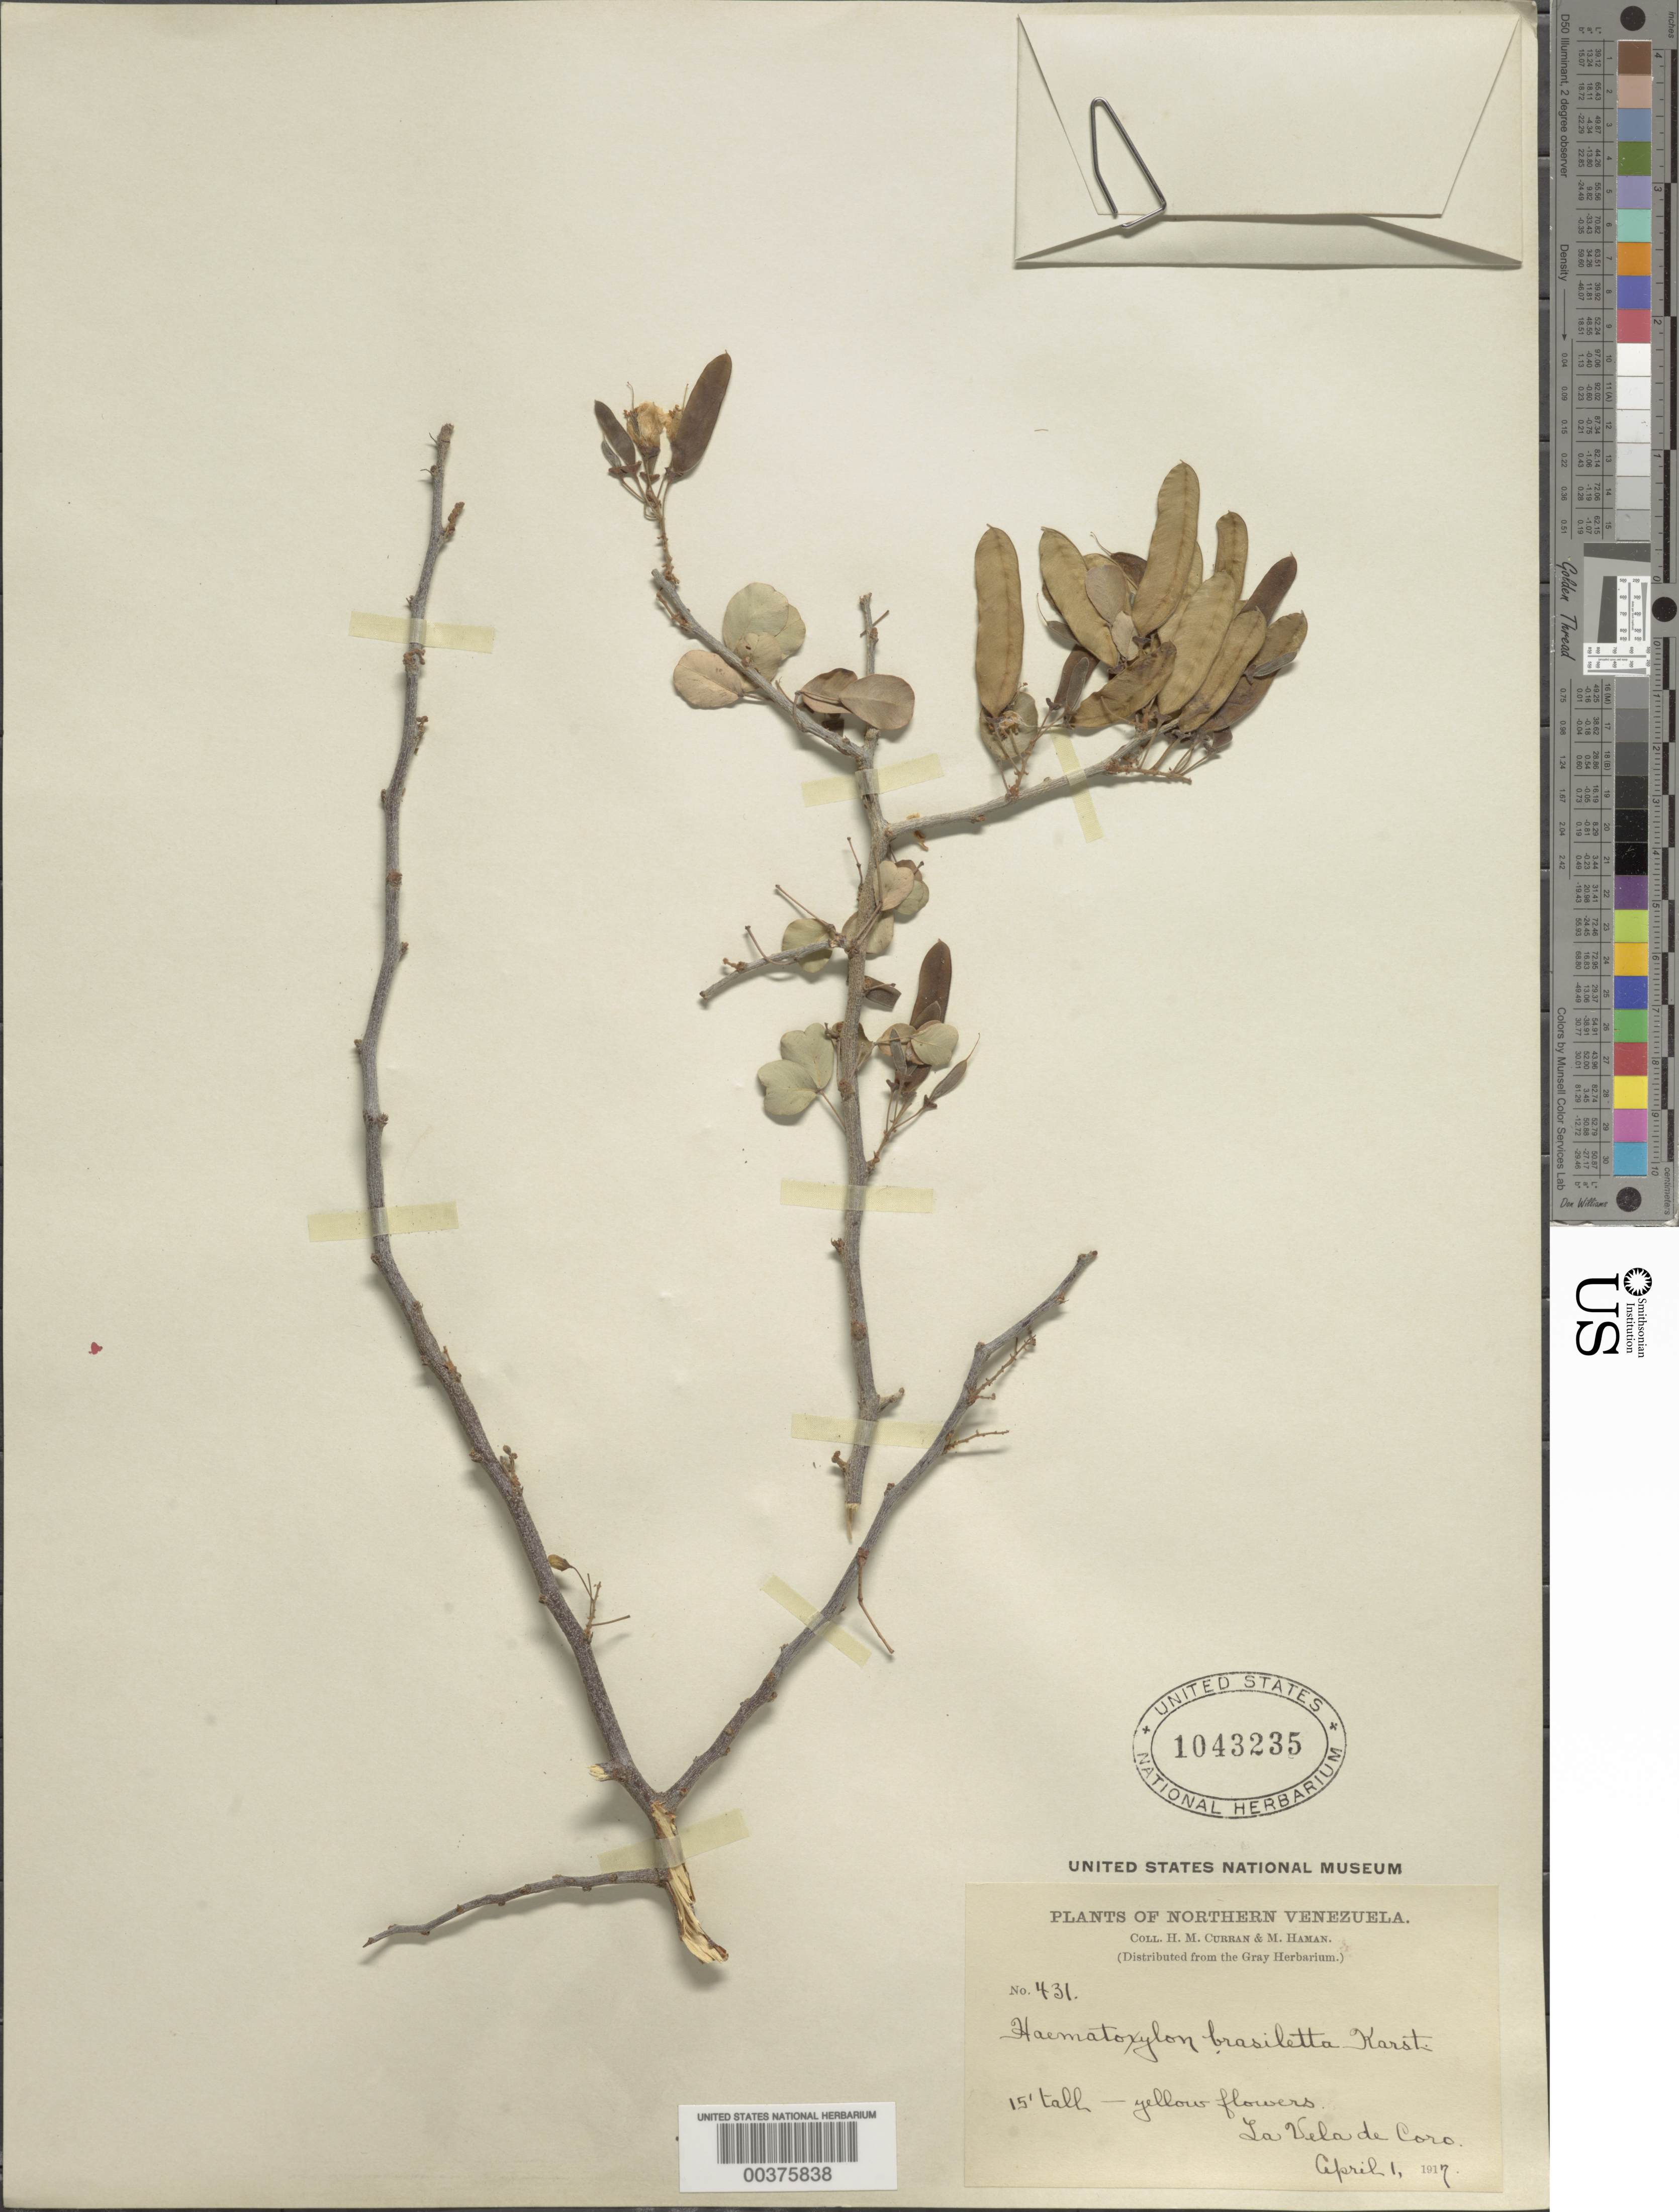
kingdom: Plantae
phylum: Tracheophyta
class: Magnoliopsida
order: Fabales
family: Fabaceae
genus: Haematoxylum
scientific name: Haematoxylum brasiletto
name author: H. Karst.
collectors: H. M. Curran & M. Haman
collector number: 431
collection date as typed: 01 Apr 1917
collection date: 1917-04-01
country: Venezuela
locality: La vela de coro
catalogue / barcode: US 1043235